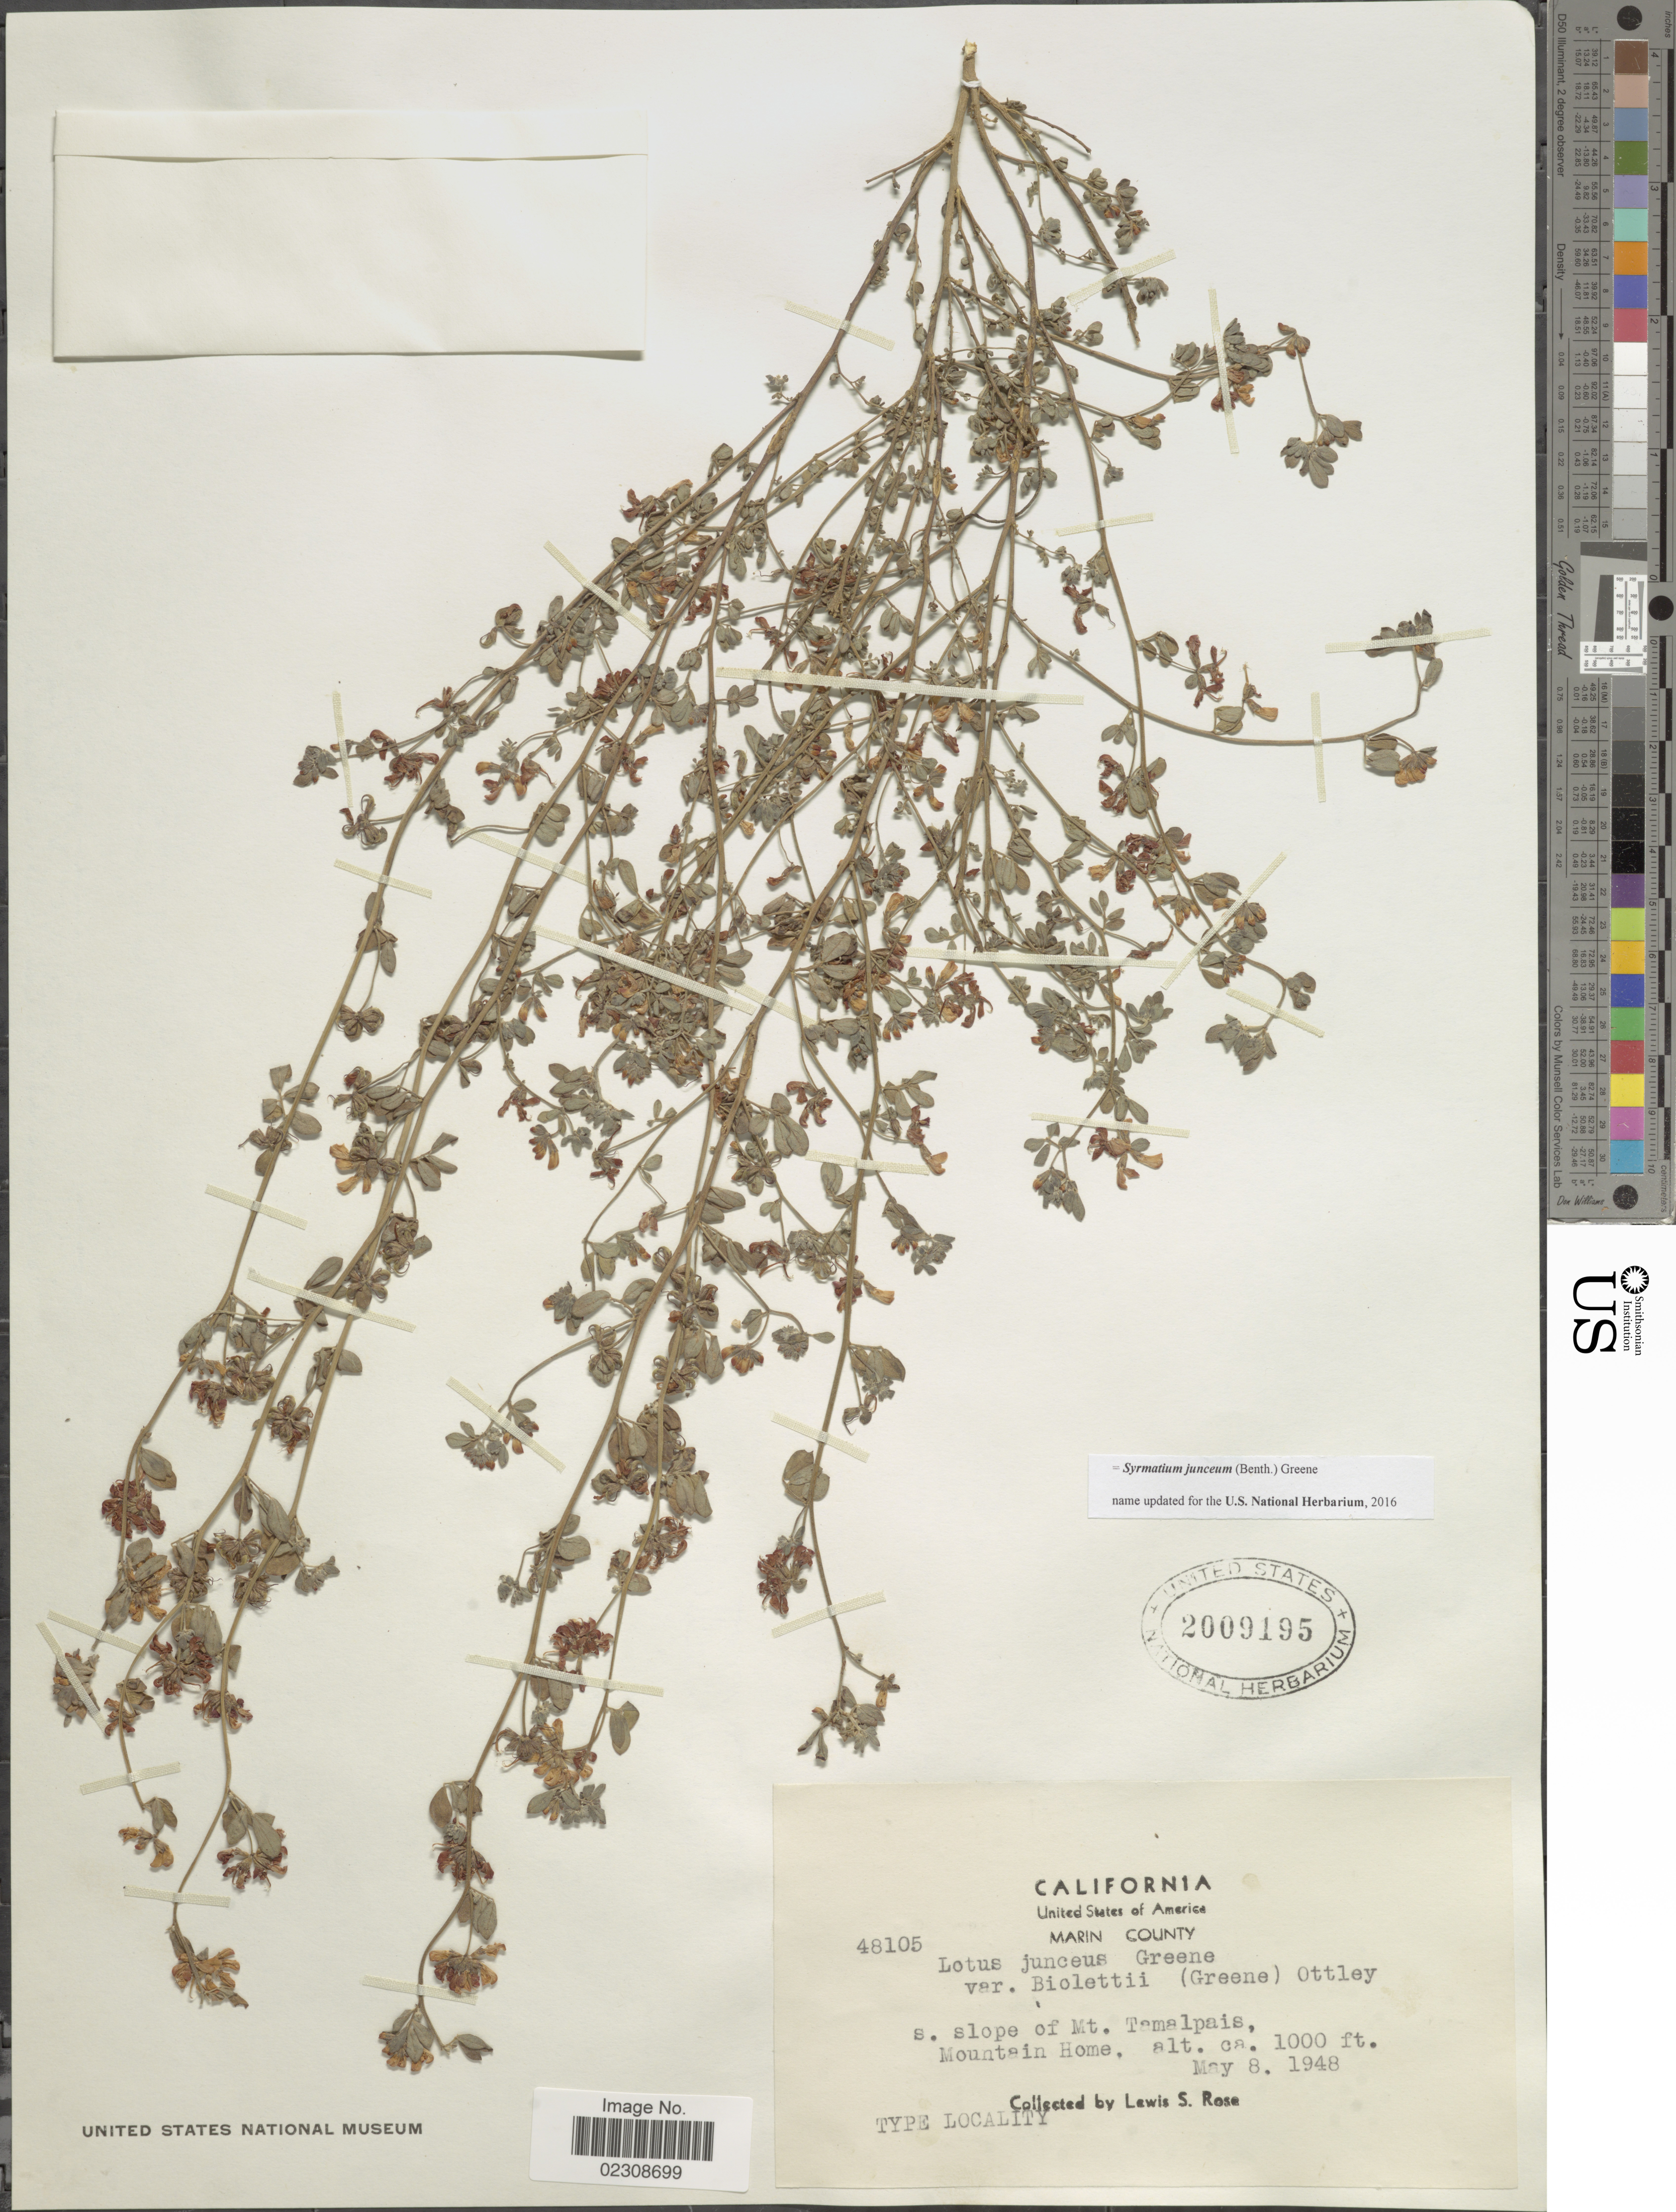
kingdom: Plantae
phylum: Tracheophyta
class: Magnoliopsida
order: Fabales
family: Fabaceae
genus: Syrmatium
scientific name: Syrmatium junceum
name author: (Benth.) Greene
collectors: L. S. Rose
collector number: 48105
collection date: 1948-05-08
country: United States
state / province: California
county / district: Marin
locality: Marin County. s. slope of Mt. Tamalpais, Mountain Home.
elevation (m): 305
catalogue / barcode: US 2009195